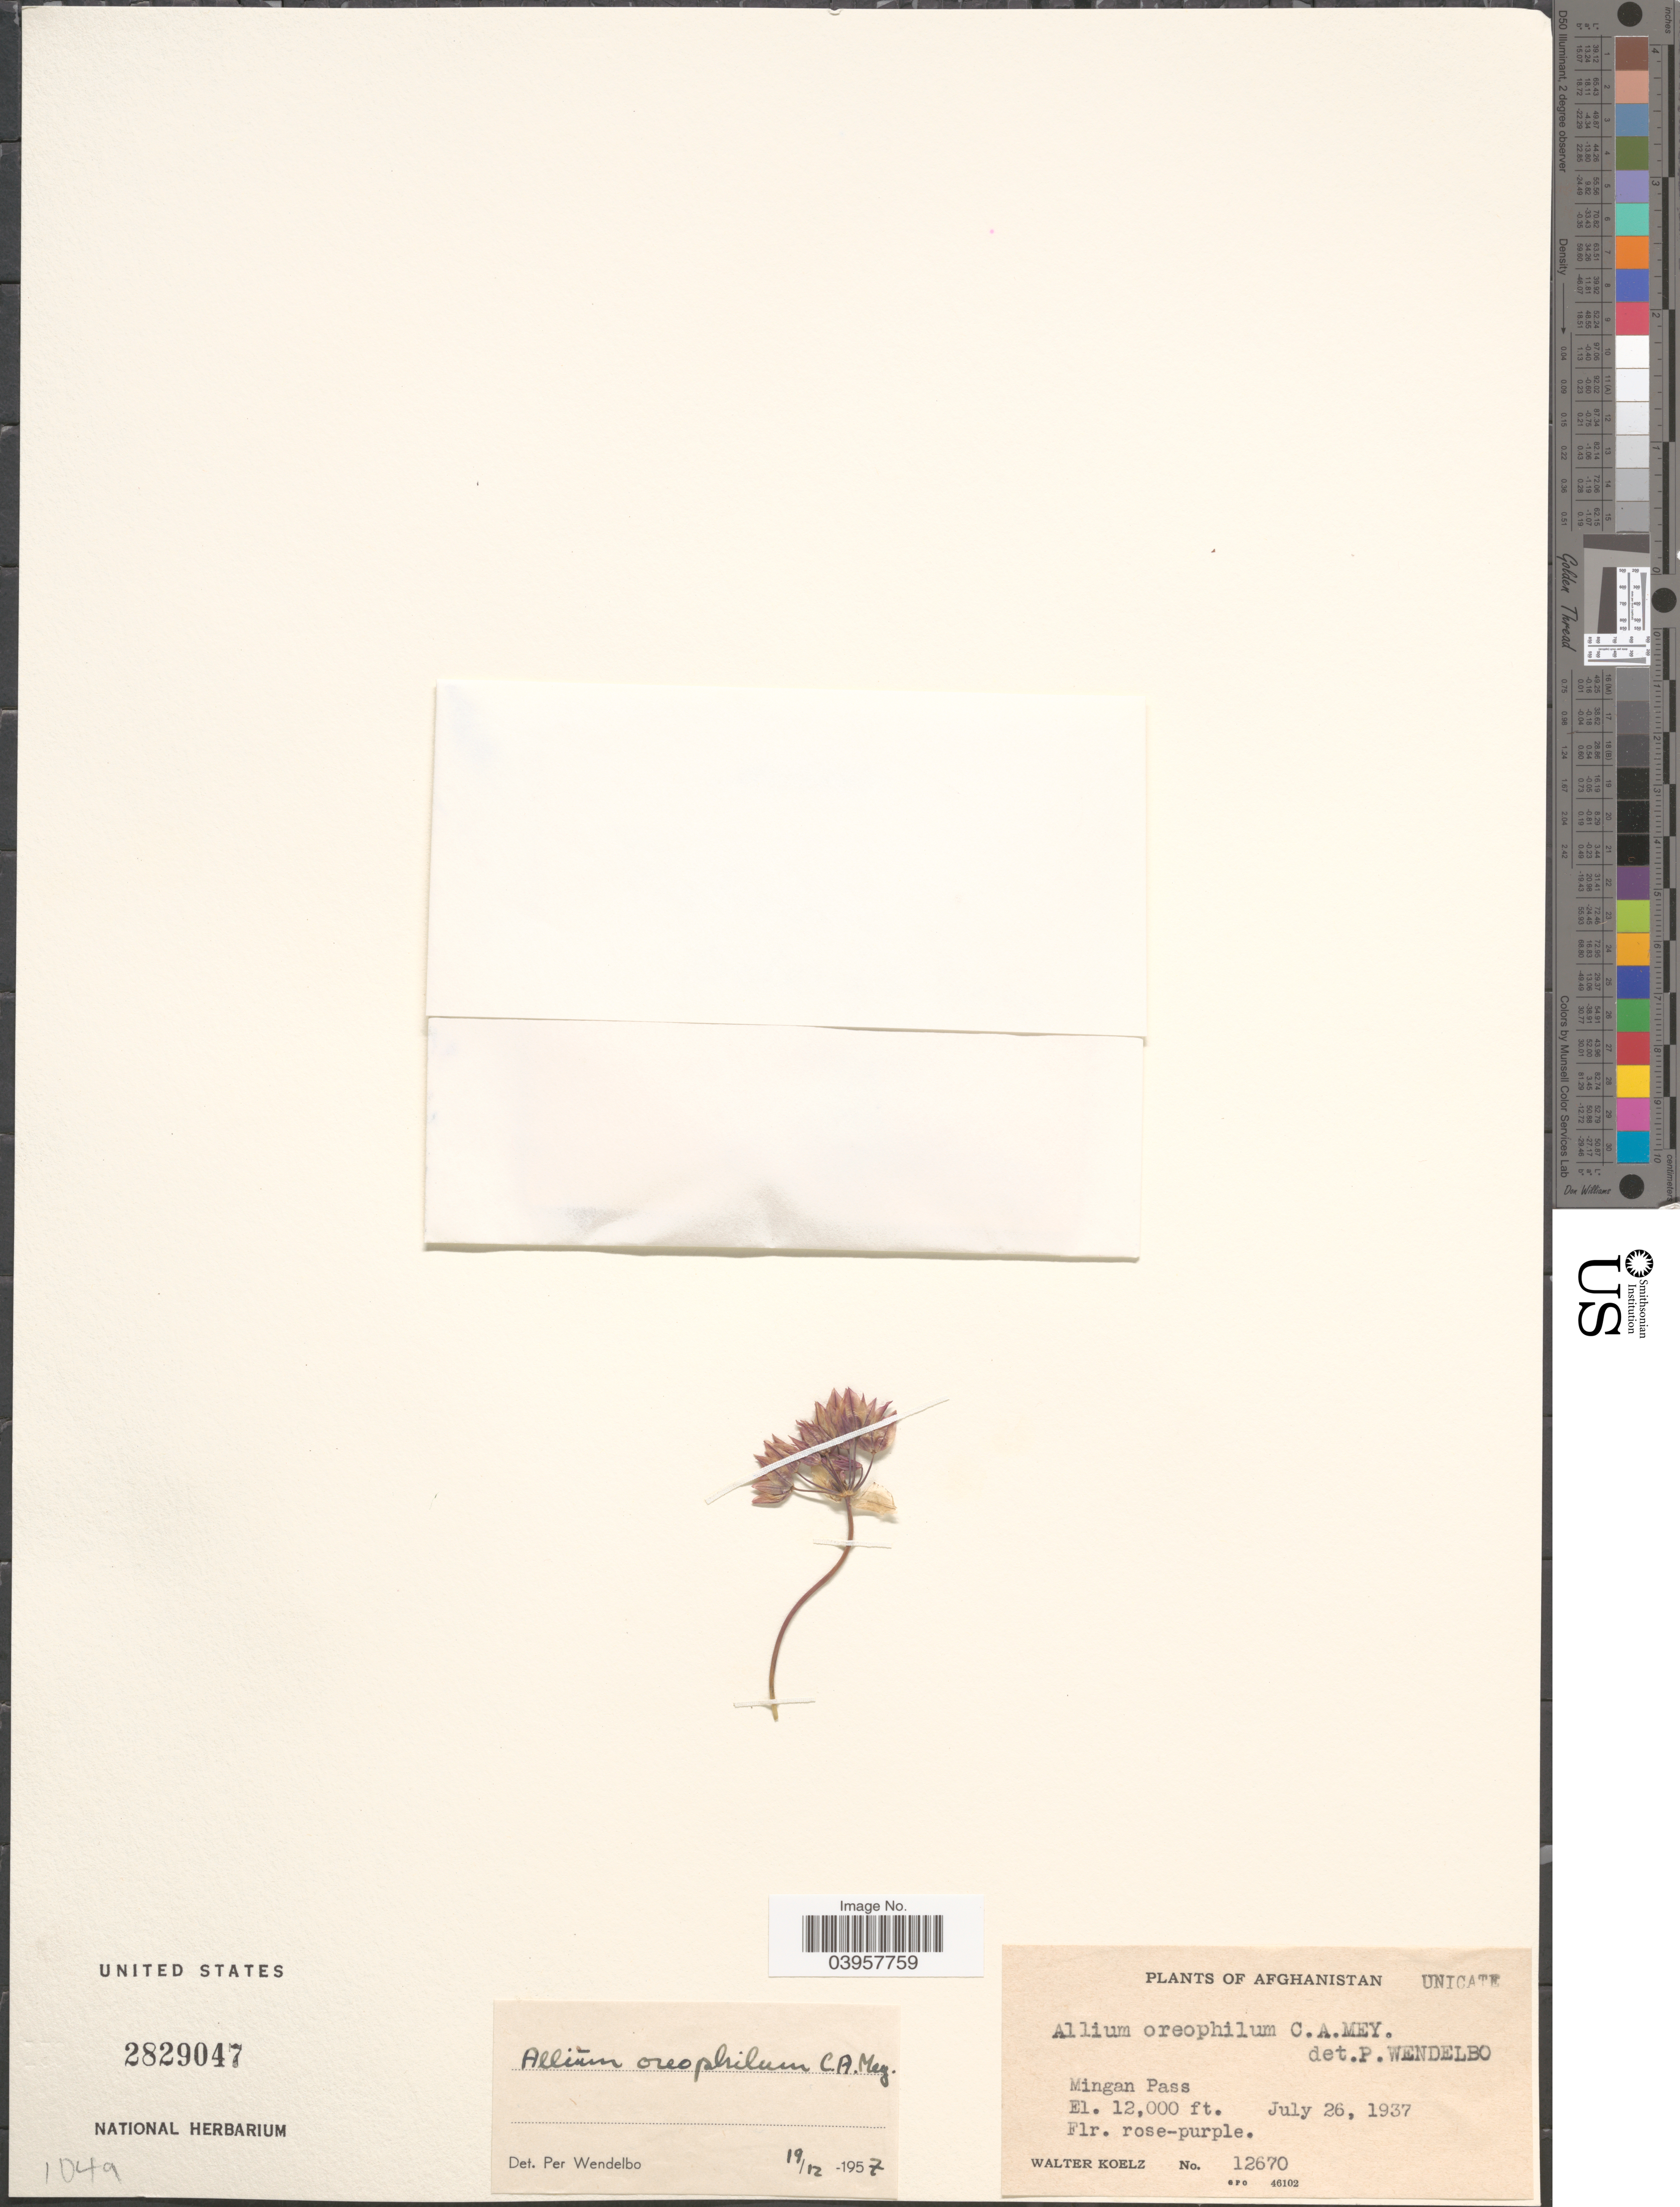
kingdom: Plantae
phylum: Tracheophyta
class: Liliopsida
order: Asparagales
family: Amaryllidaceae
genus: Allium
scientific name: Allium oreophilum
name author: C.A. Mey.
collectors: W. N. Koelz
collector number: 12670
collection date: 1937-07-26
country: Afghanistan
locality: Mingan Pass.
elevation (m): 3658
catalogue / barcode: US 2829047